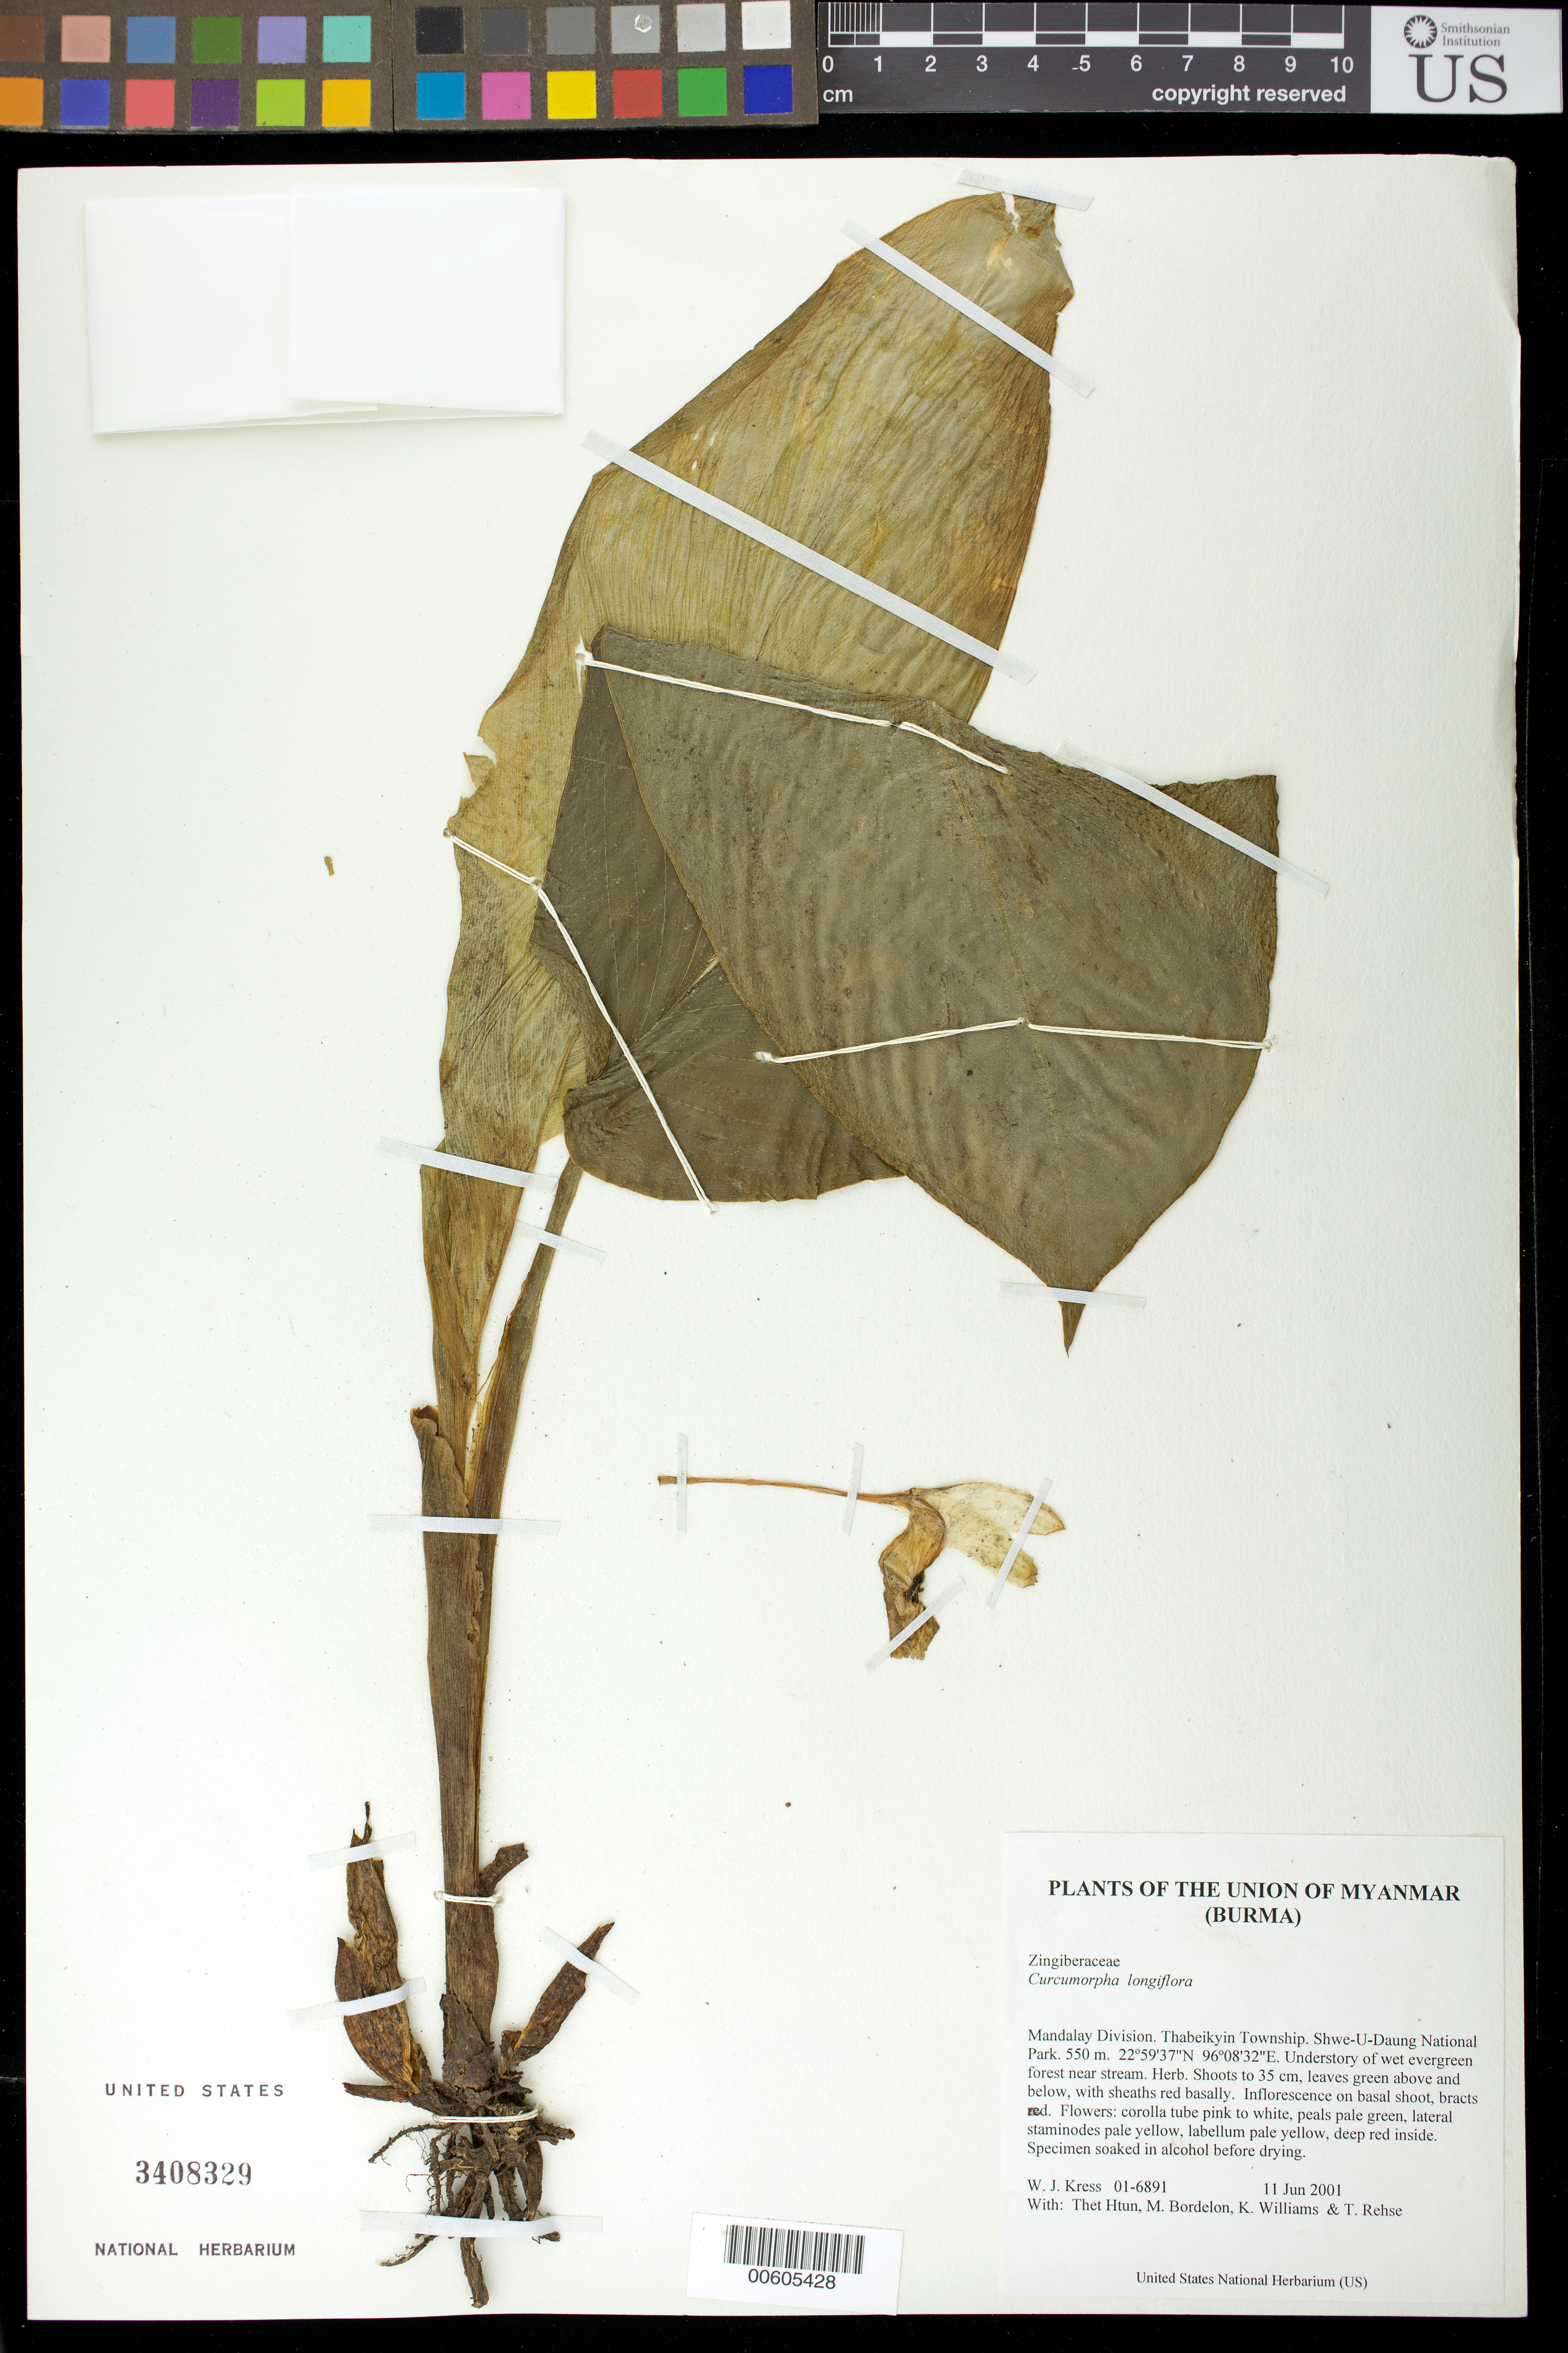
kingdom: Plantae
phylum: Tracheophyta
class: Liliopsida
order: Zingiberales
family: Zingiberaceae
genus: Boesenbergia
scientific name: Boesenbergia longiflora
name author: (Wall.) Kuntze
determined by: Strong, M. T., (US), Smithsonian Institution - National Museum of Natural History (UNITED STATES)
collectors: W. J. Kress, Thet Htun, M. Bordelon, K. J. Williams & T. Rehse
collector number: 01-6891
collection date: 2001-06-11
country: Myanmar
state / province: Mandalay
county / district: Thabeikyin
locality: Shwe-U-Daung National Park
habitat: Understory of wet evergreen forest near stream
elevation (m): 550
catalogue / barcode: US 3408329